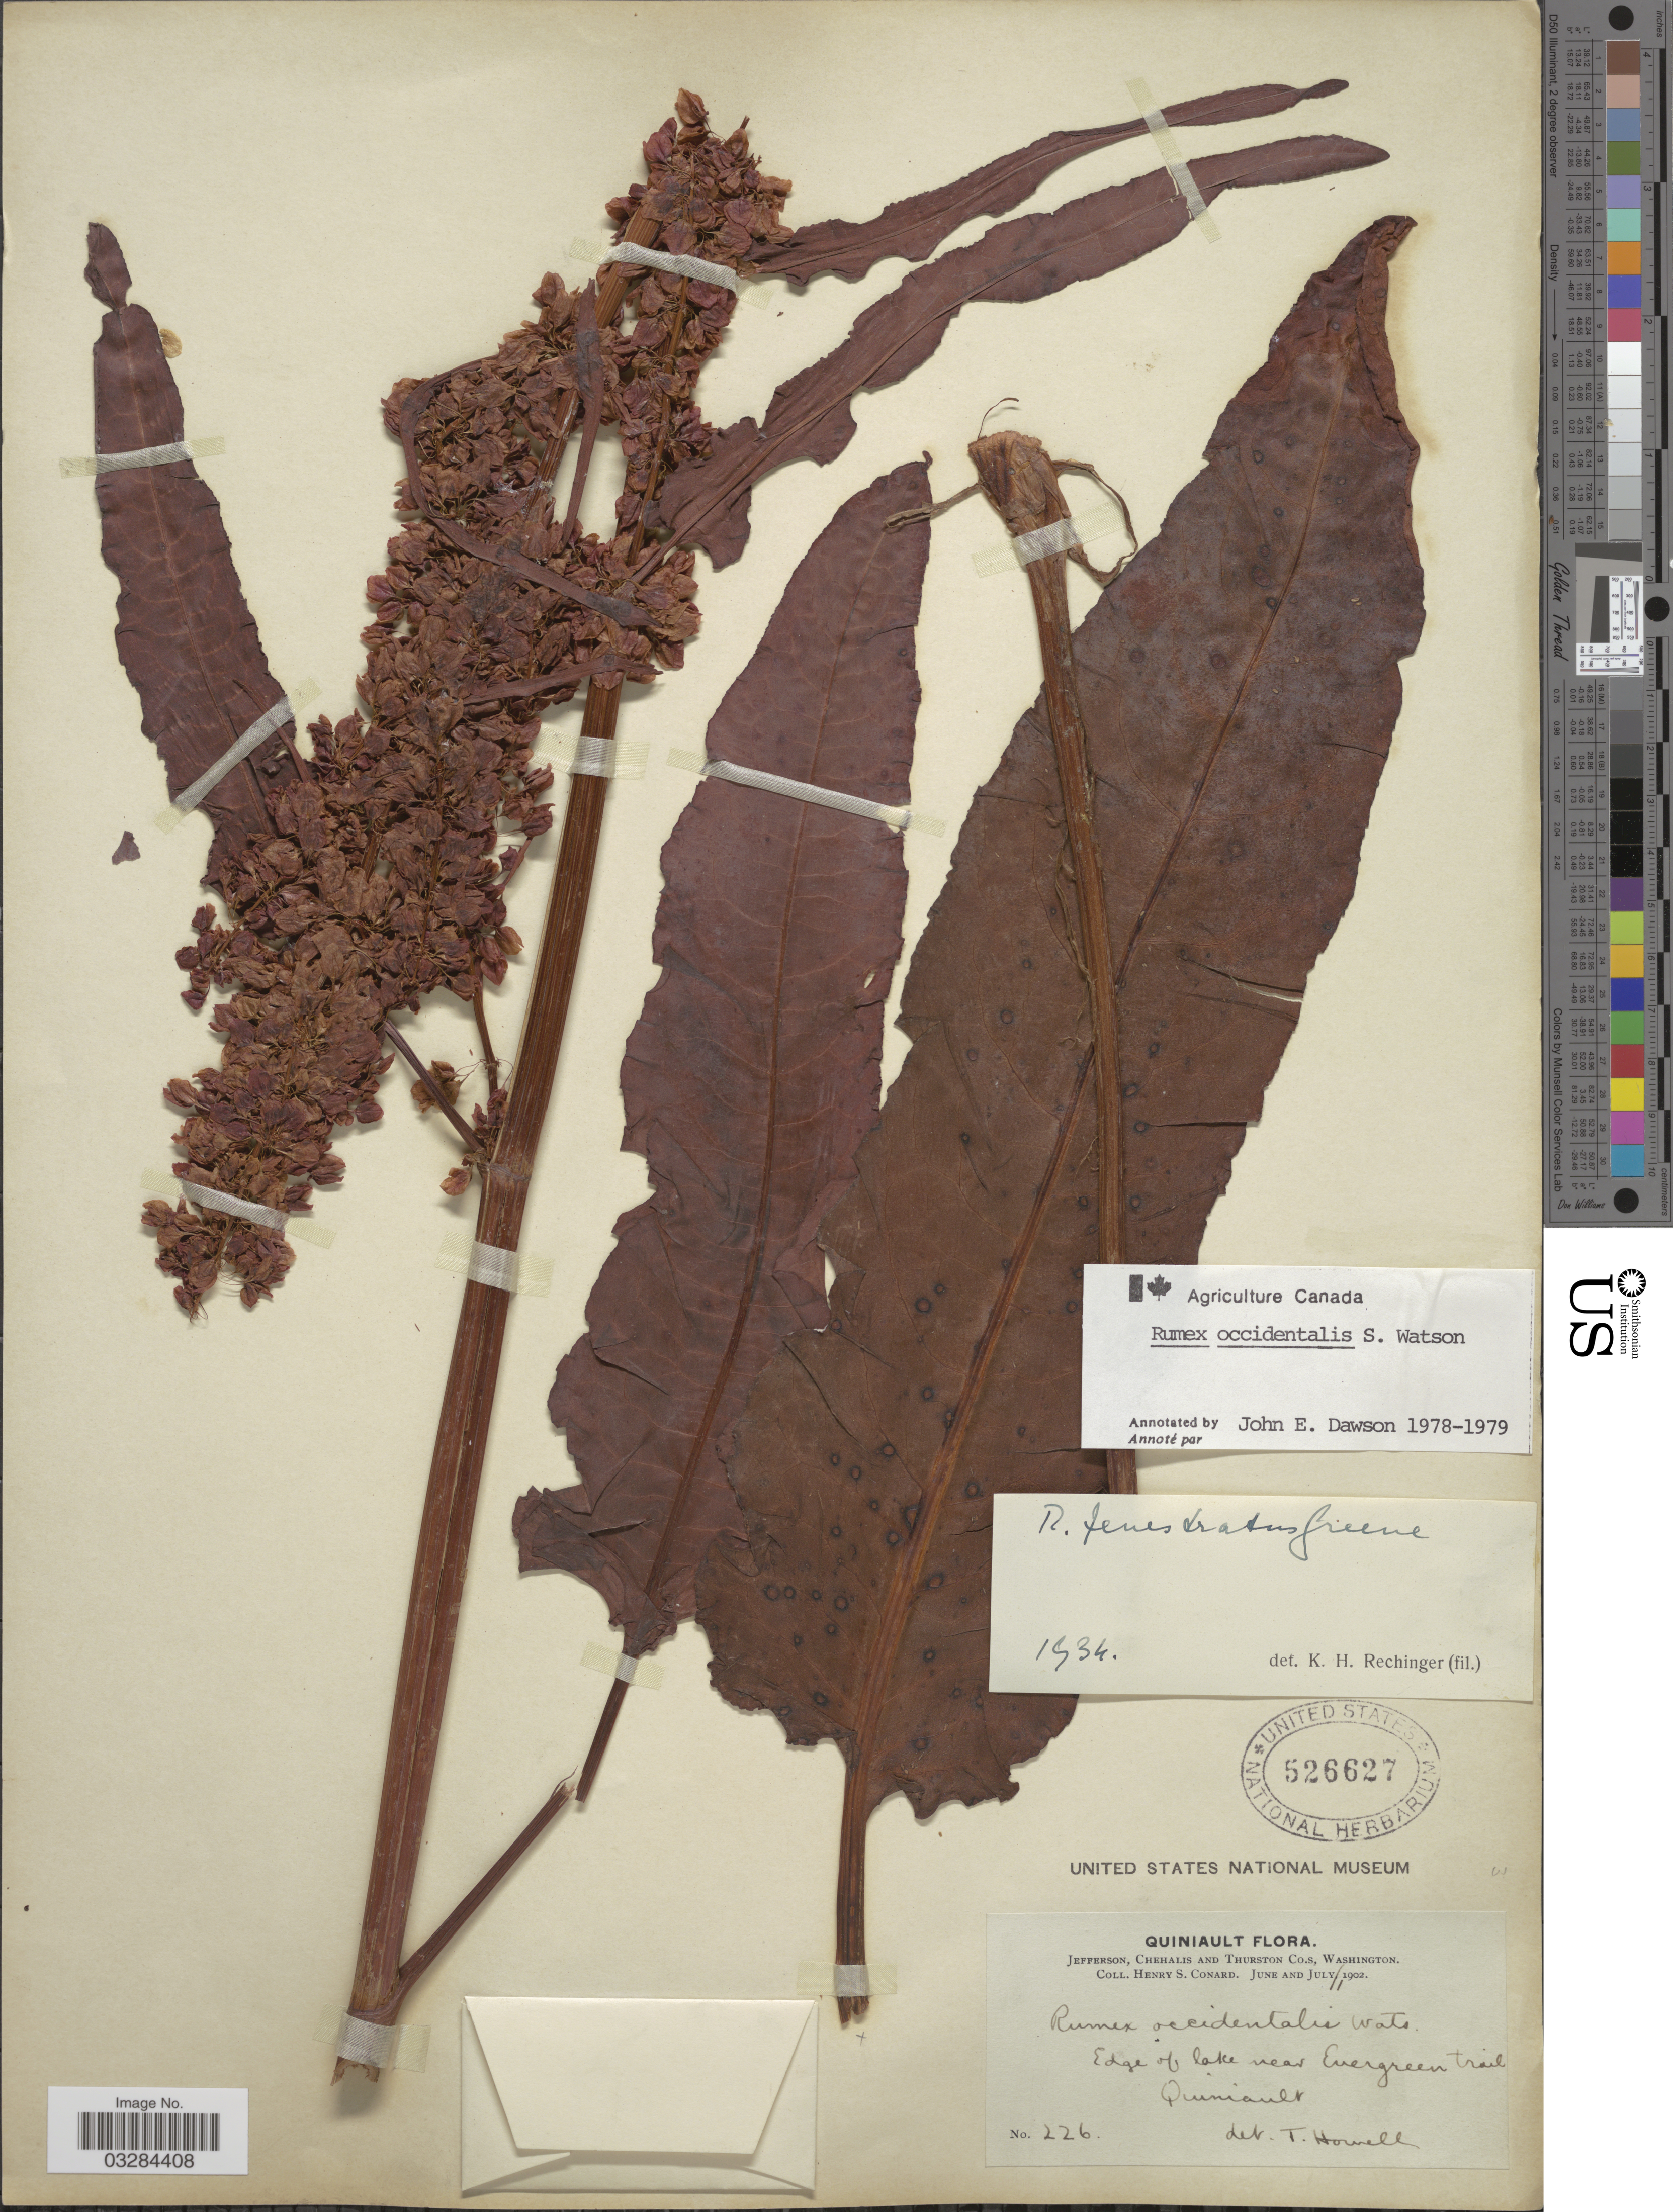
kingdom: Plantae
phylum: Tracheophyta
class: Magnoliopsida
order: Caryophyllales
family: Polygonaceae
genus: Rumex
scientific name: Rumex occidentalis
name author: S. Watson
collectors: H. S. Conard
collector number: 226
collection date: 1902-07-01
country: United States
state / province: Washington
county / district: Thurston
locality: Quiniault. Jefferson, Chehalis and Thurston Co.s. Edge of lake near Evergreen trail.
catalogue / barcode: US 526627